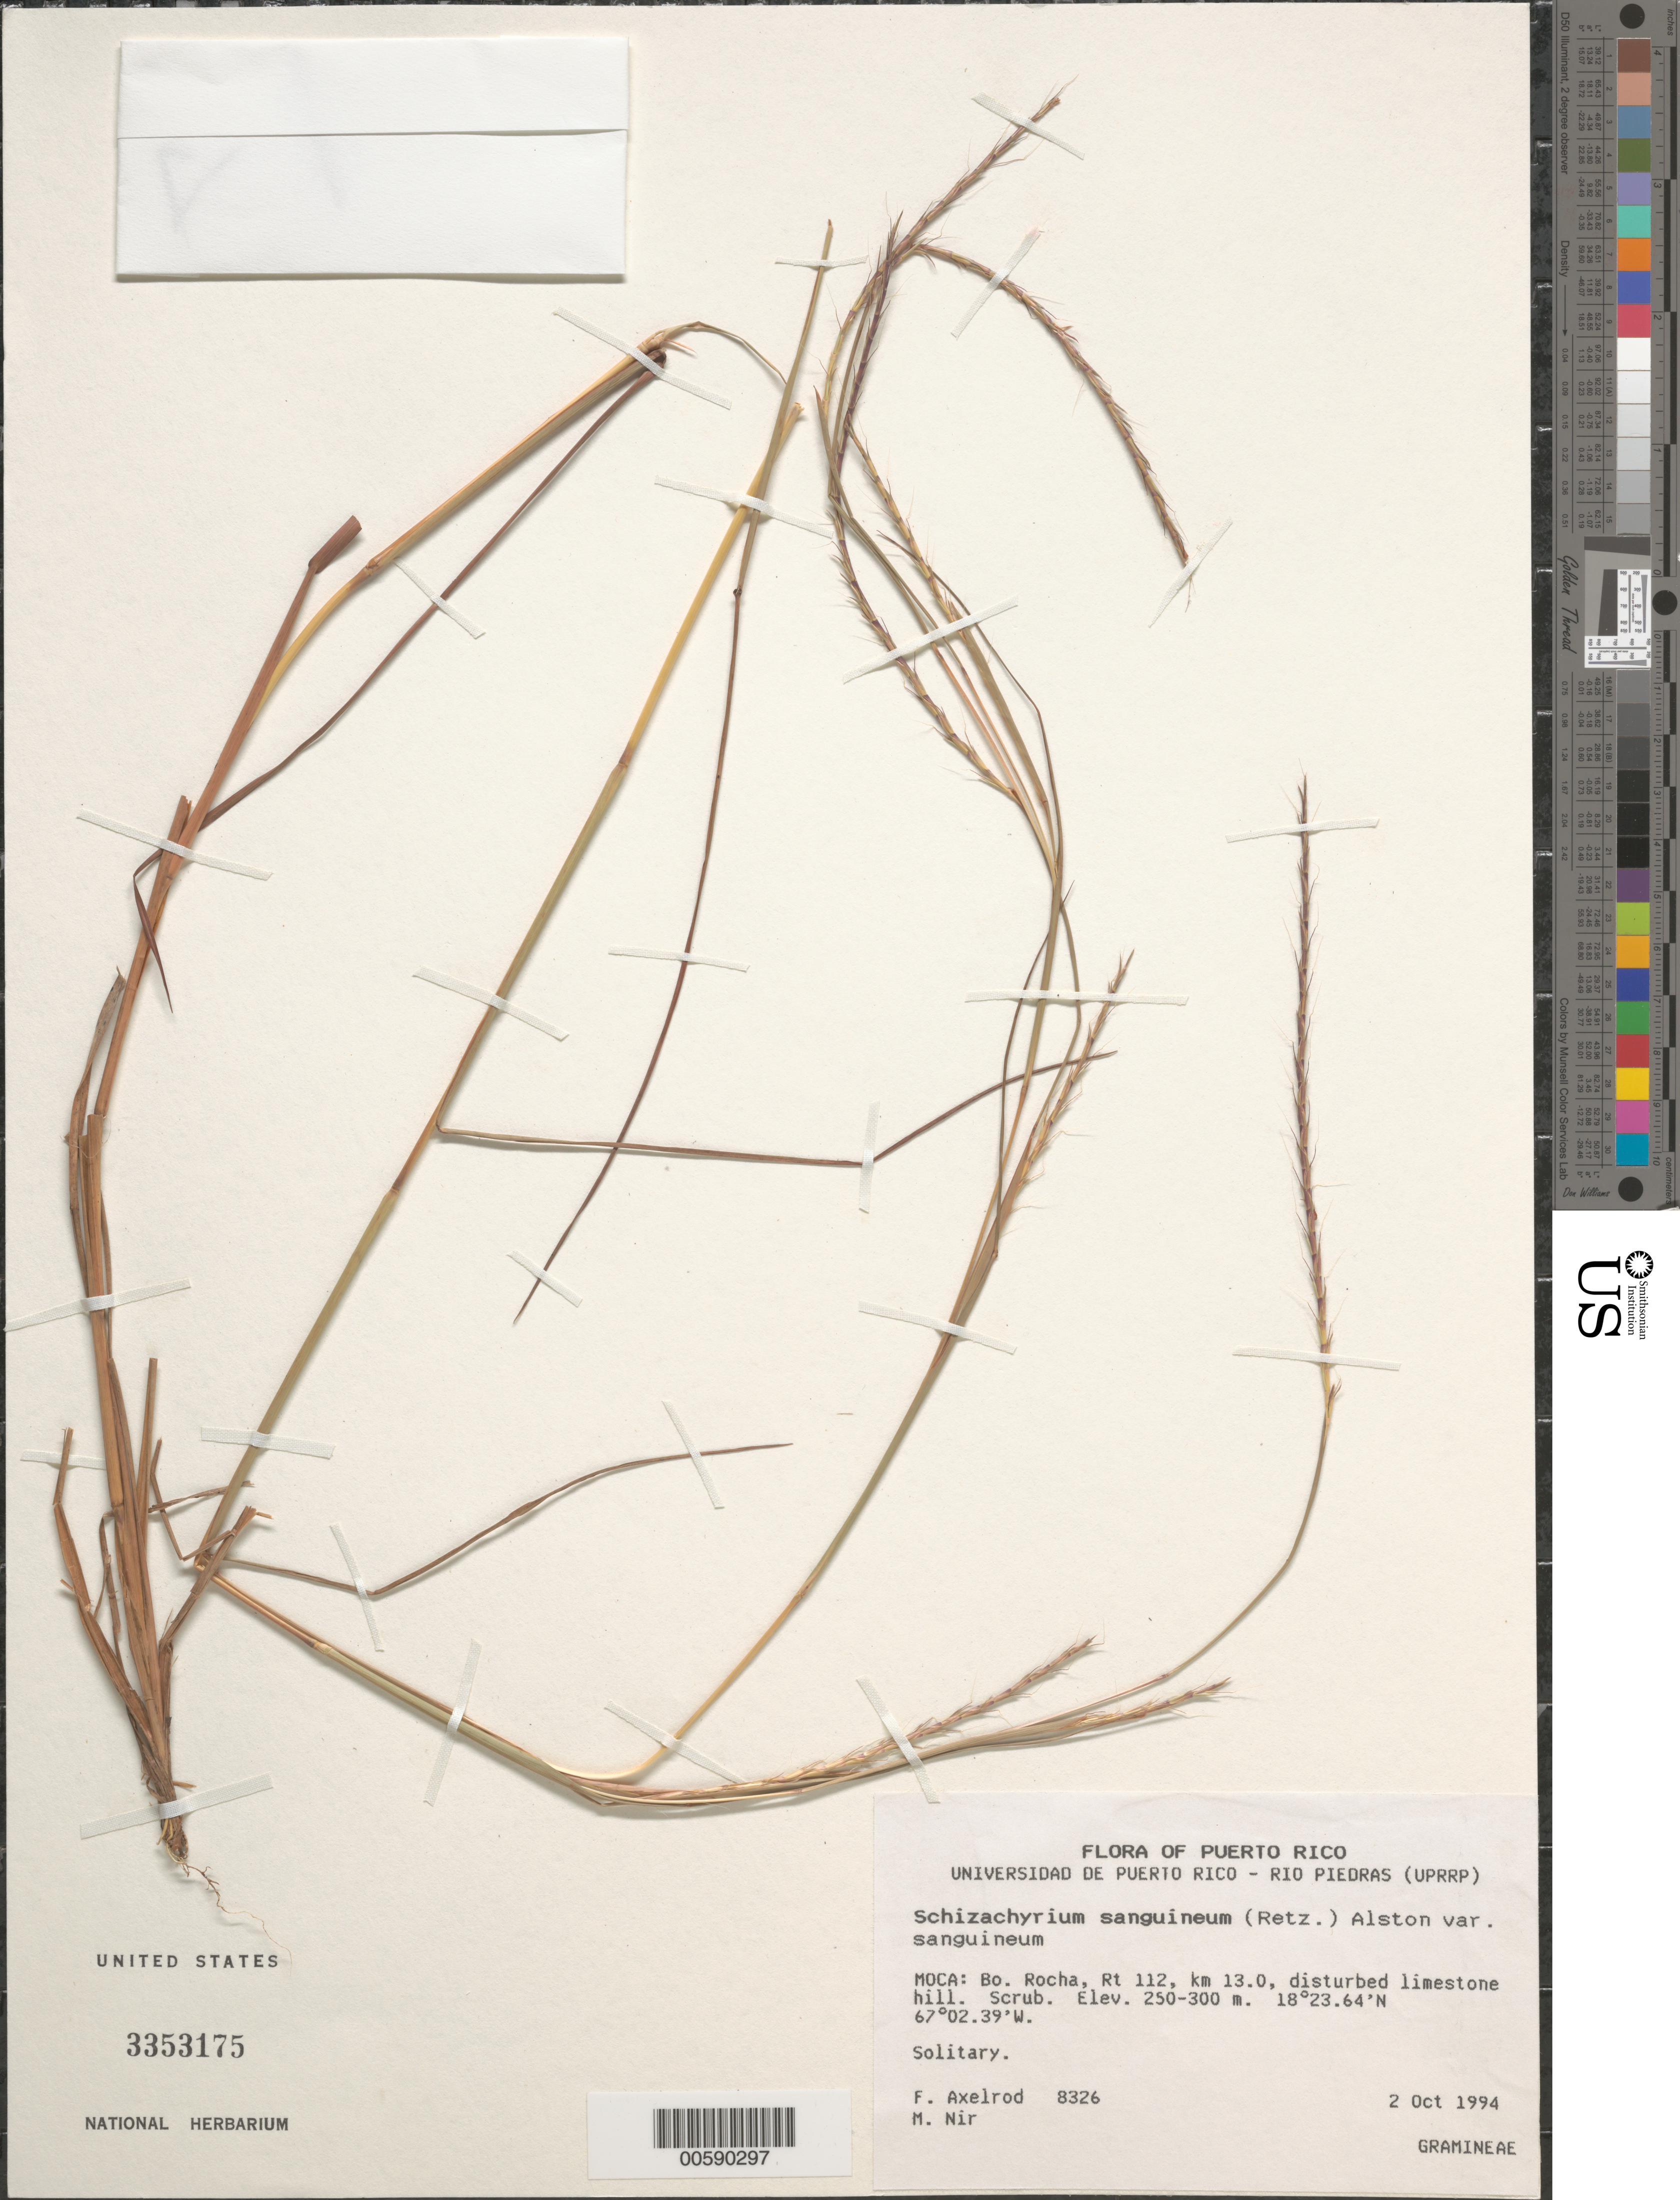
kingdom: Plantae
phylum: Tracheophyta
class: Liliopsida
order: Poales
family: Poaceae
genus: Schizachyrium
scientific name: Schizachyrium sanguineum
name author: (Retz.) Alston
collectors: F. Axelrod & M. A. Nir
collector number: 8326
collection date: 1994-10-02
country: Puerto Rico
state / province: Moca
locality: Bo. Rocha, Rt 112, km 13.0.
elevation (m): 250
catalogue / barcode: US 3353175